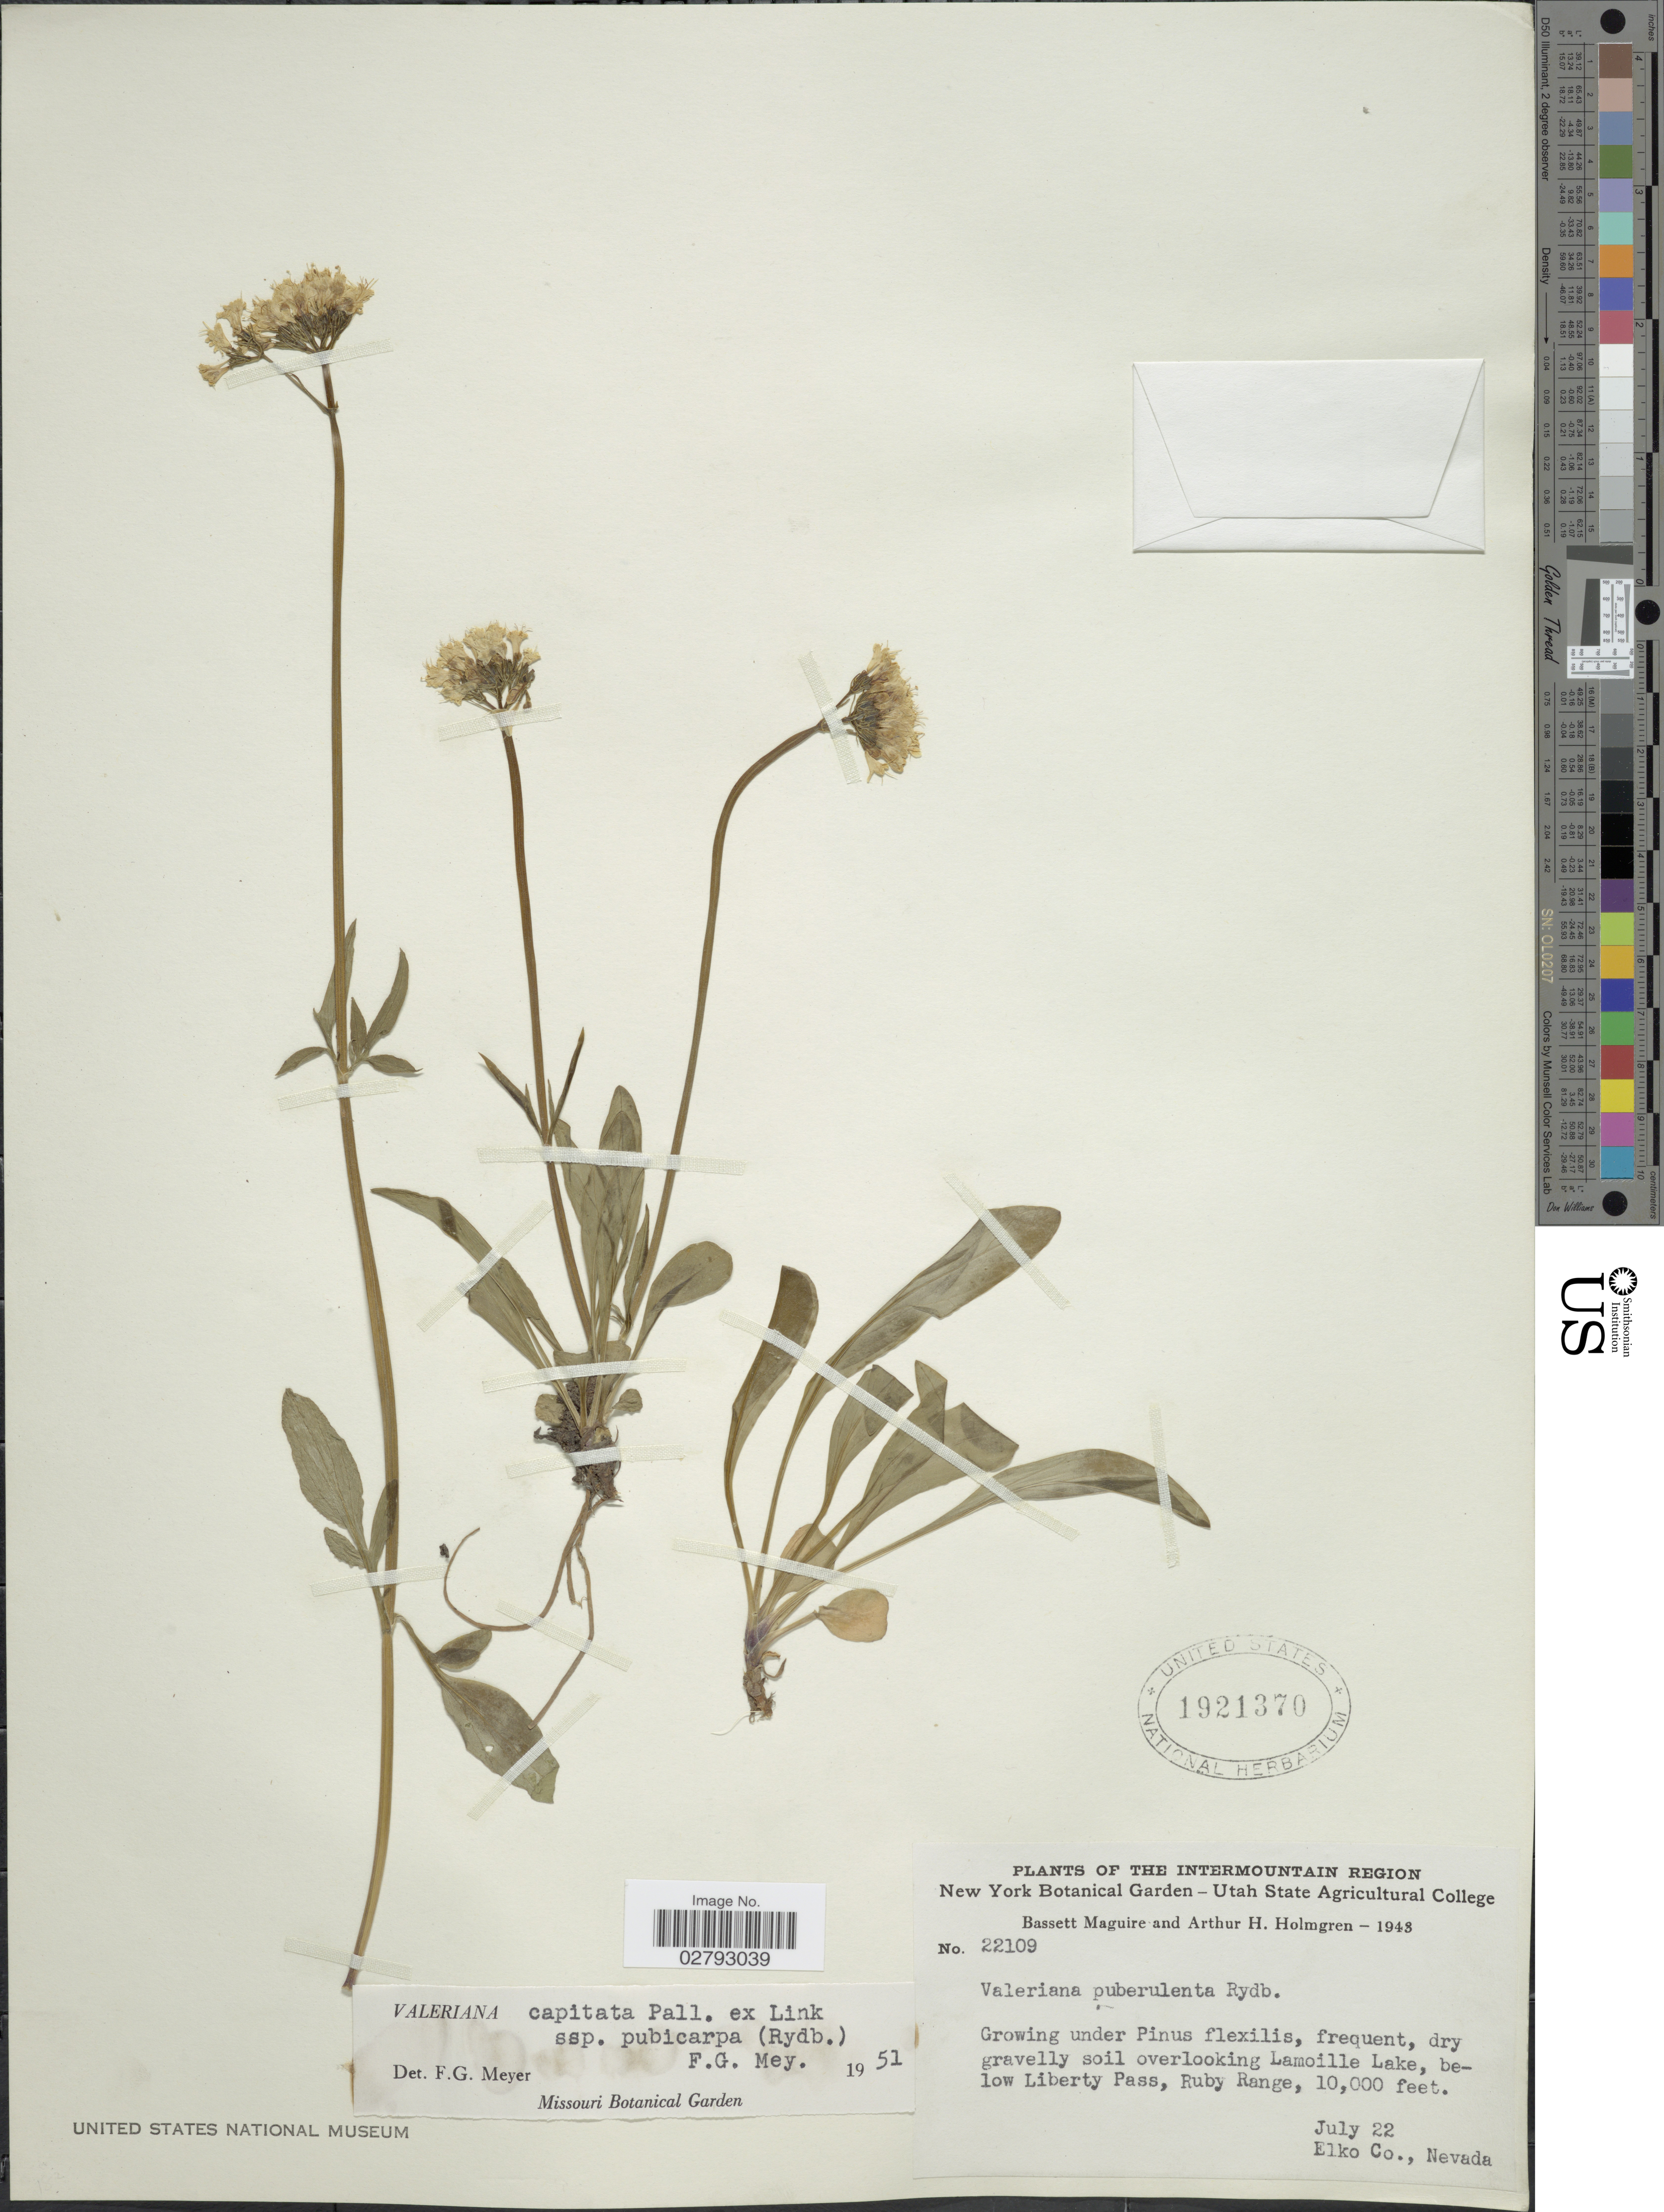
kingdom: Plantae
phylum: Tracheophyta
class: Magnoliopsida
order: Dipsacales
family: Caprifoliaceae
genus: Valeriana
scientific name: Valeriana capitata subsp. pubicarpa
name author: (Rydb.) F.G. Mey.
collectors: B. Maguire & A. H. Holmgren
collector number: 22109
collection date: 1943-07-22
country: United States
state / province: Nevada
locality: Intermountain Region. Dry gravelly soil overlooking Lamoille Lake, below Liberty Pass, Ruby Range.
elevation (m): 3048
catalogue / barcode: US 1921370